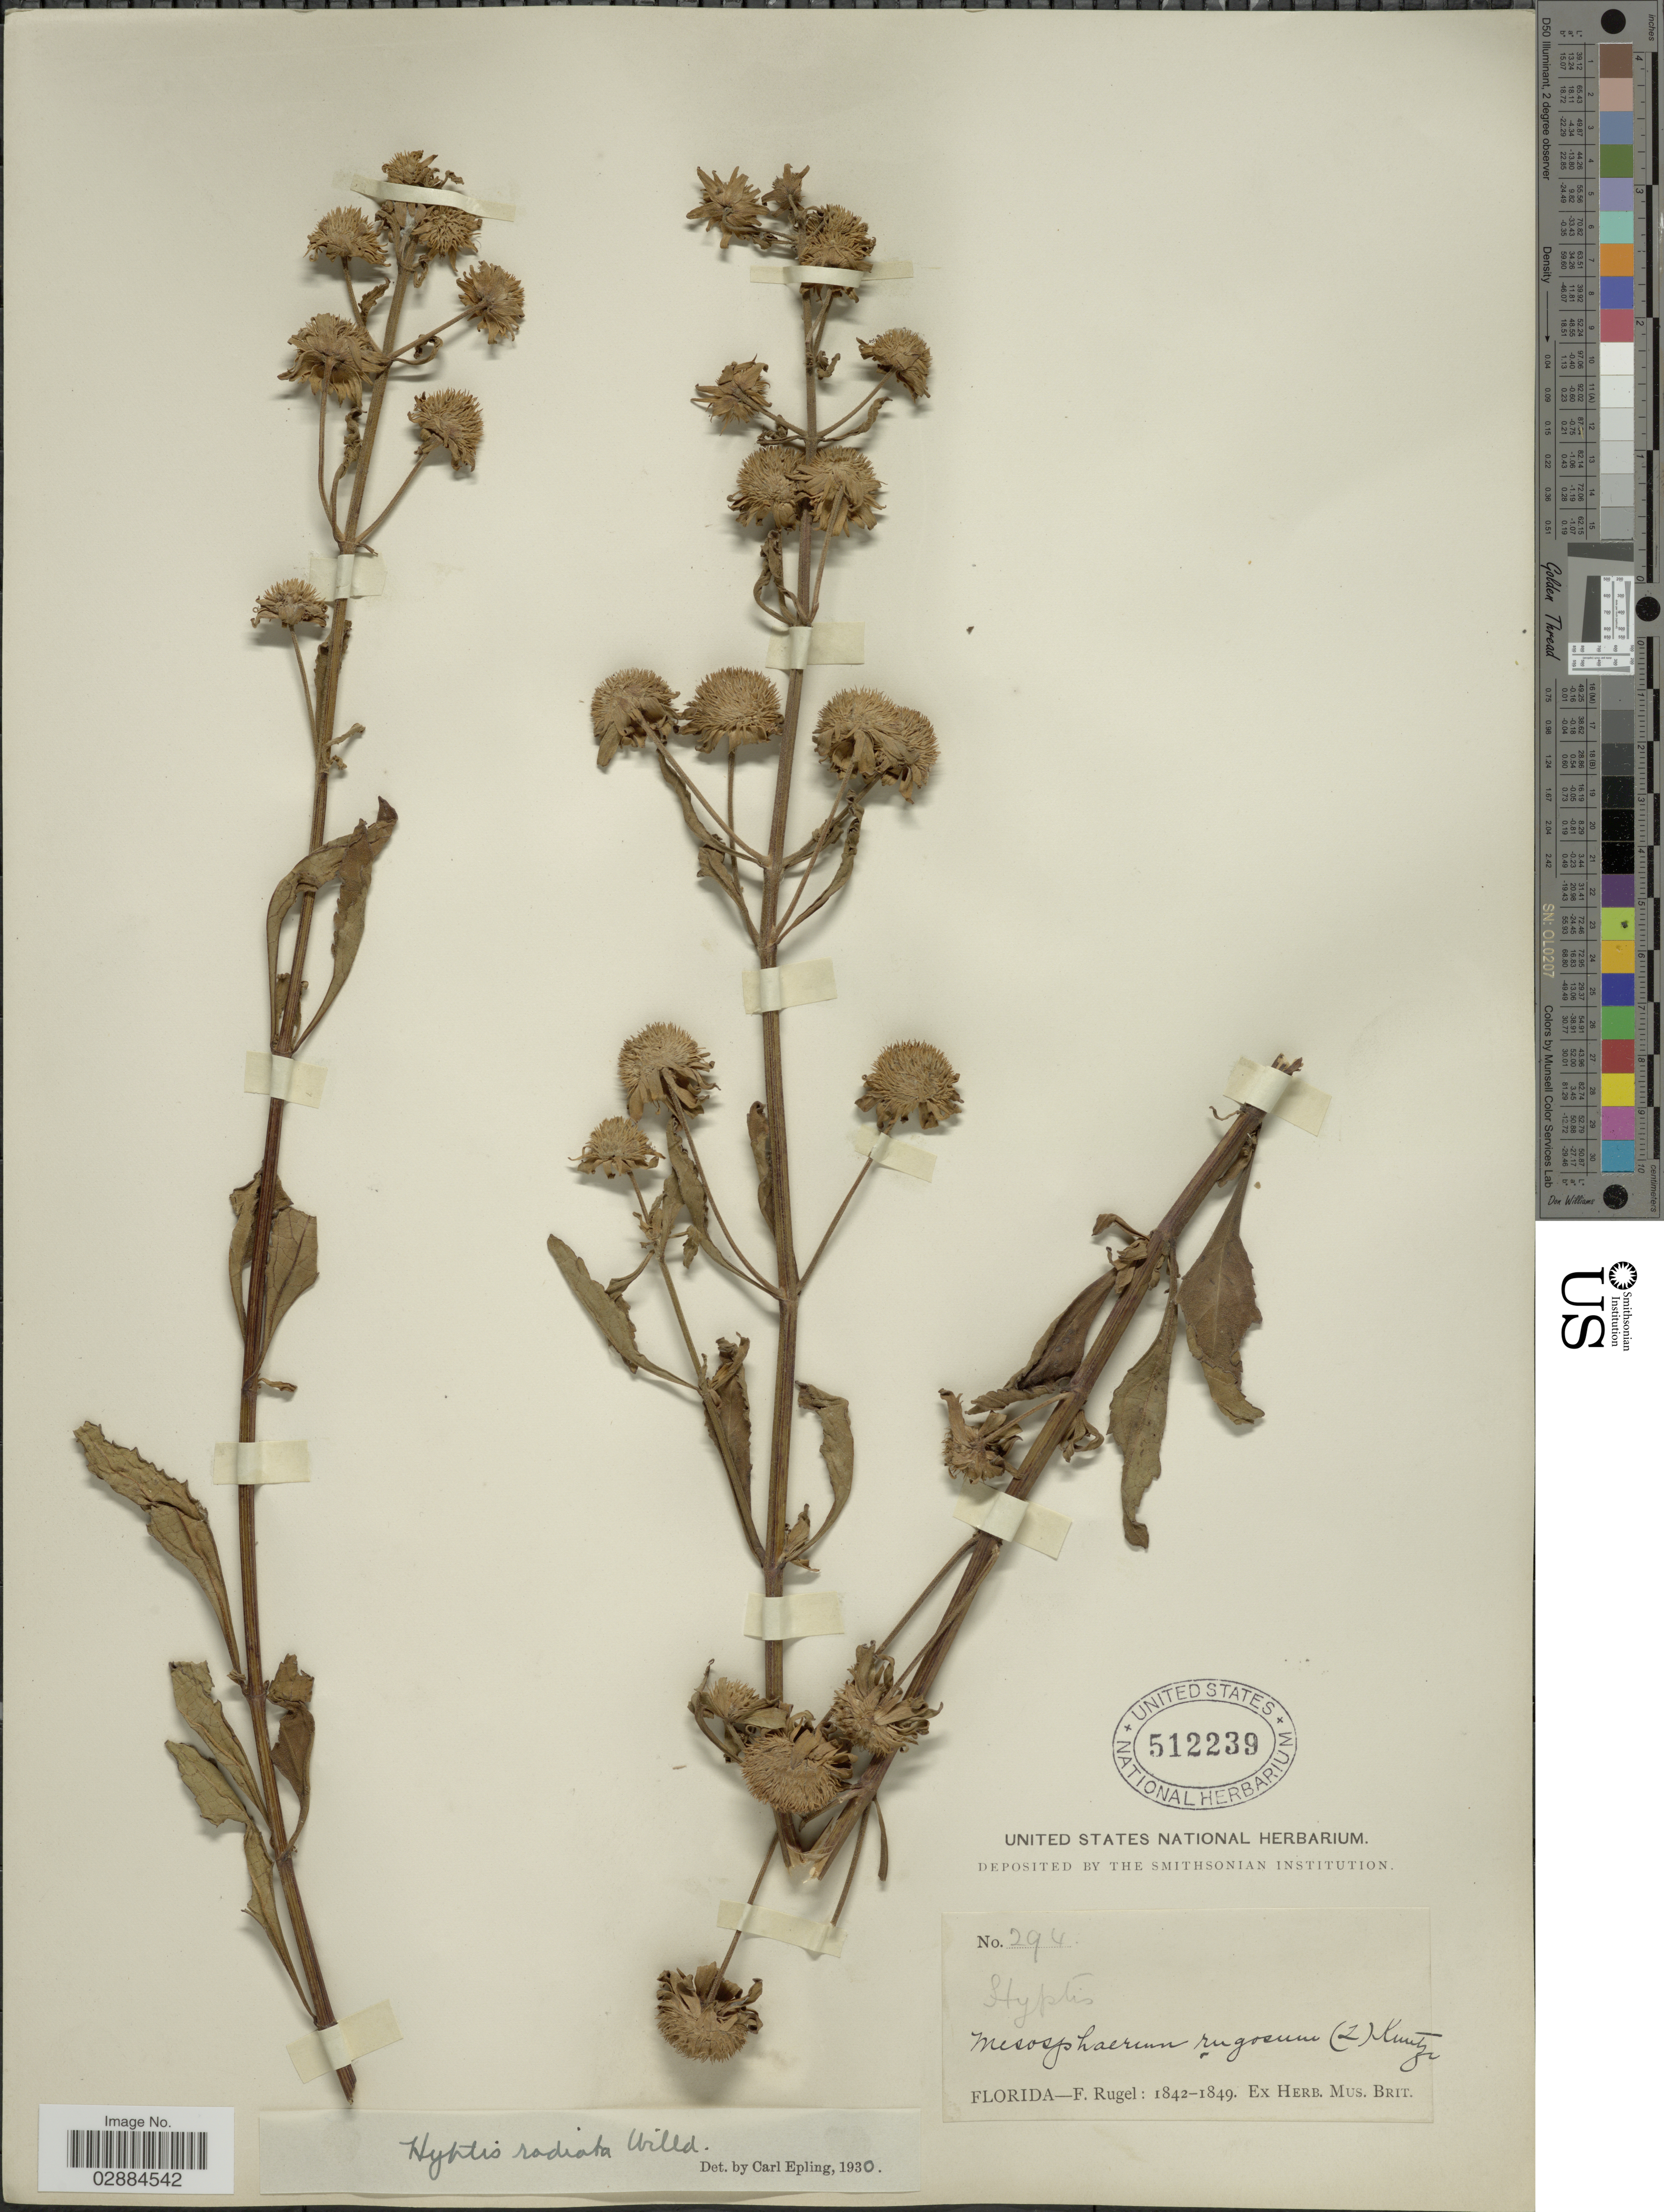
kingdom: Plantae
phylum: Tracheophyta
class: Magnoliopsida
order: Lamiales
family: Lamiaceae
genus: Hyptis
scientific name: Hyptis radiata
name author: Kunth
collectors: F. Rugel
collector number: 294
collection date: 1842/1849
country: United States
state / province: Florida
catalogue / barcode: US 512239